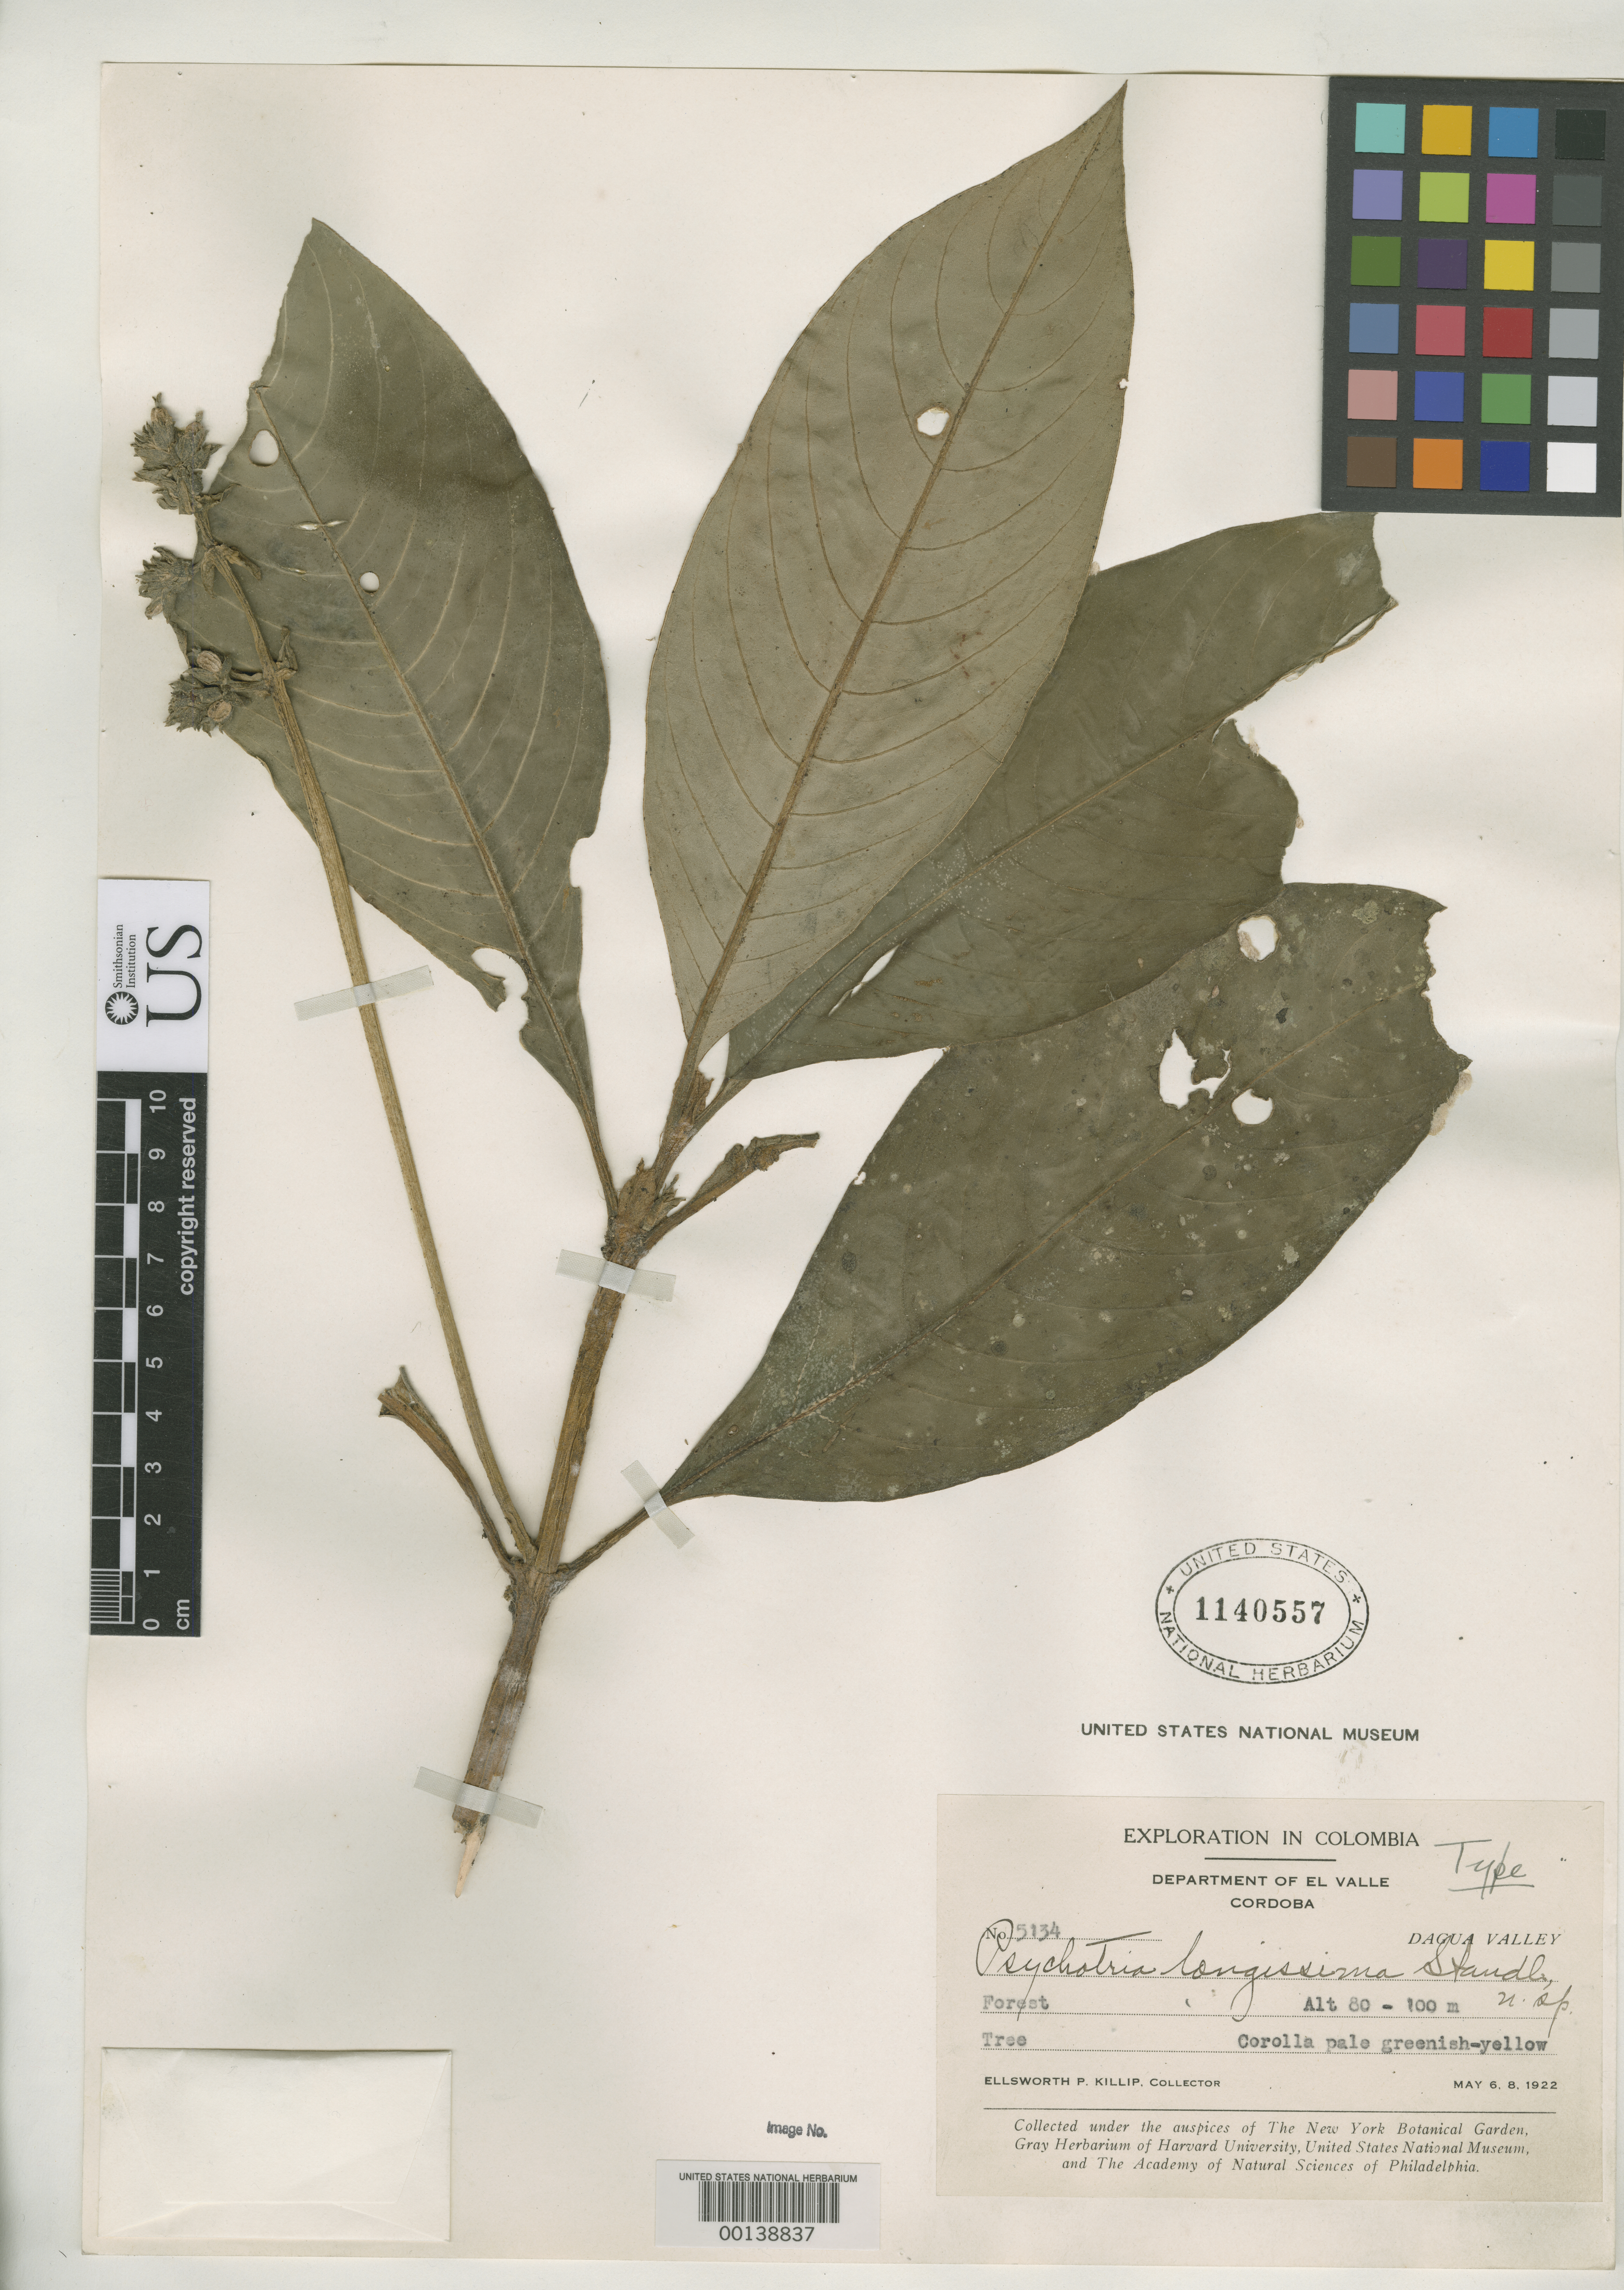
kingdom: Plantae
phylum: Tracheophyta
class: Magnoliopsida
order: Gentianales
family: Rubiaceae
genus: Psychotria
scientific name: Psychotria longissima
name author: Standl.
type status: Holotype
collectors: E. P. Killip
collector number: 5134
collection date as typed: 06 May 1922 and 08 May 1922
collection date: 1922-05-06,1922-05-08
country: Colombia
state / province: Valle del Cauca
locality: Cordoba, Dagua Valley.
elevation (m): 80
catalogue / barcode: US 1140557